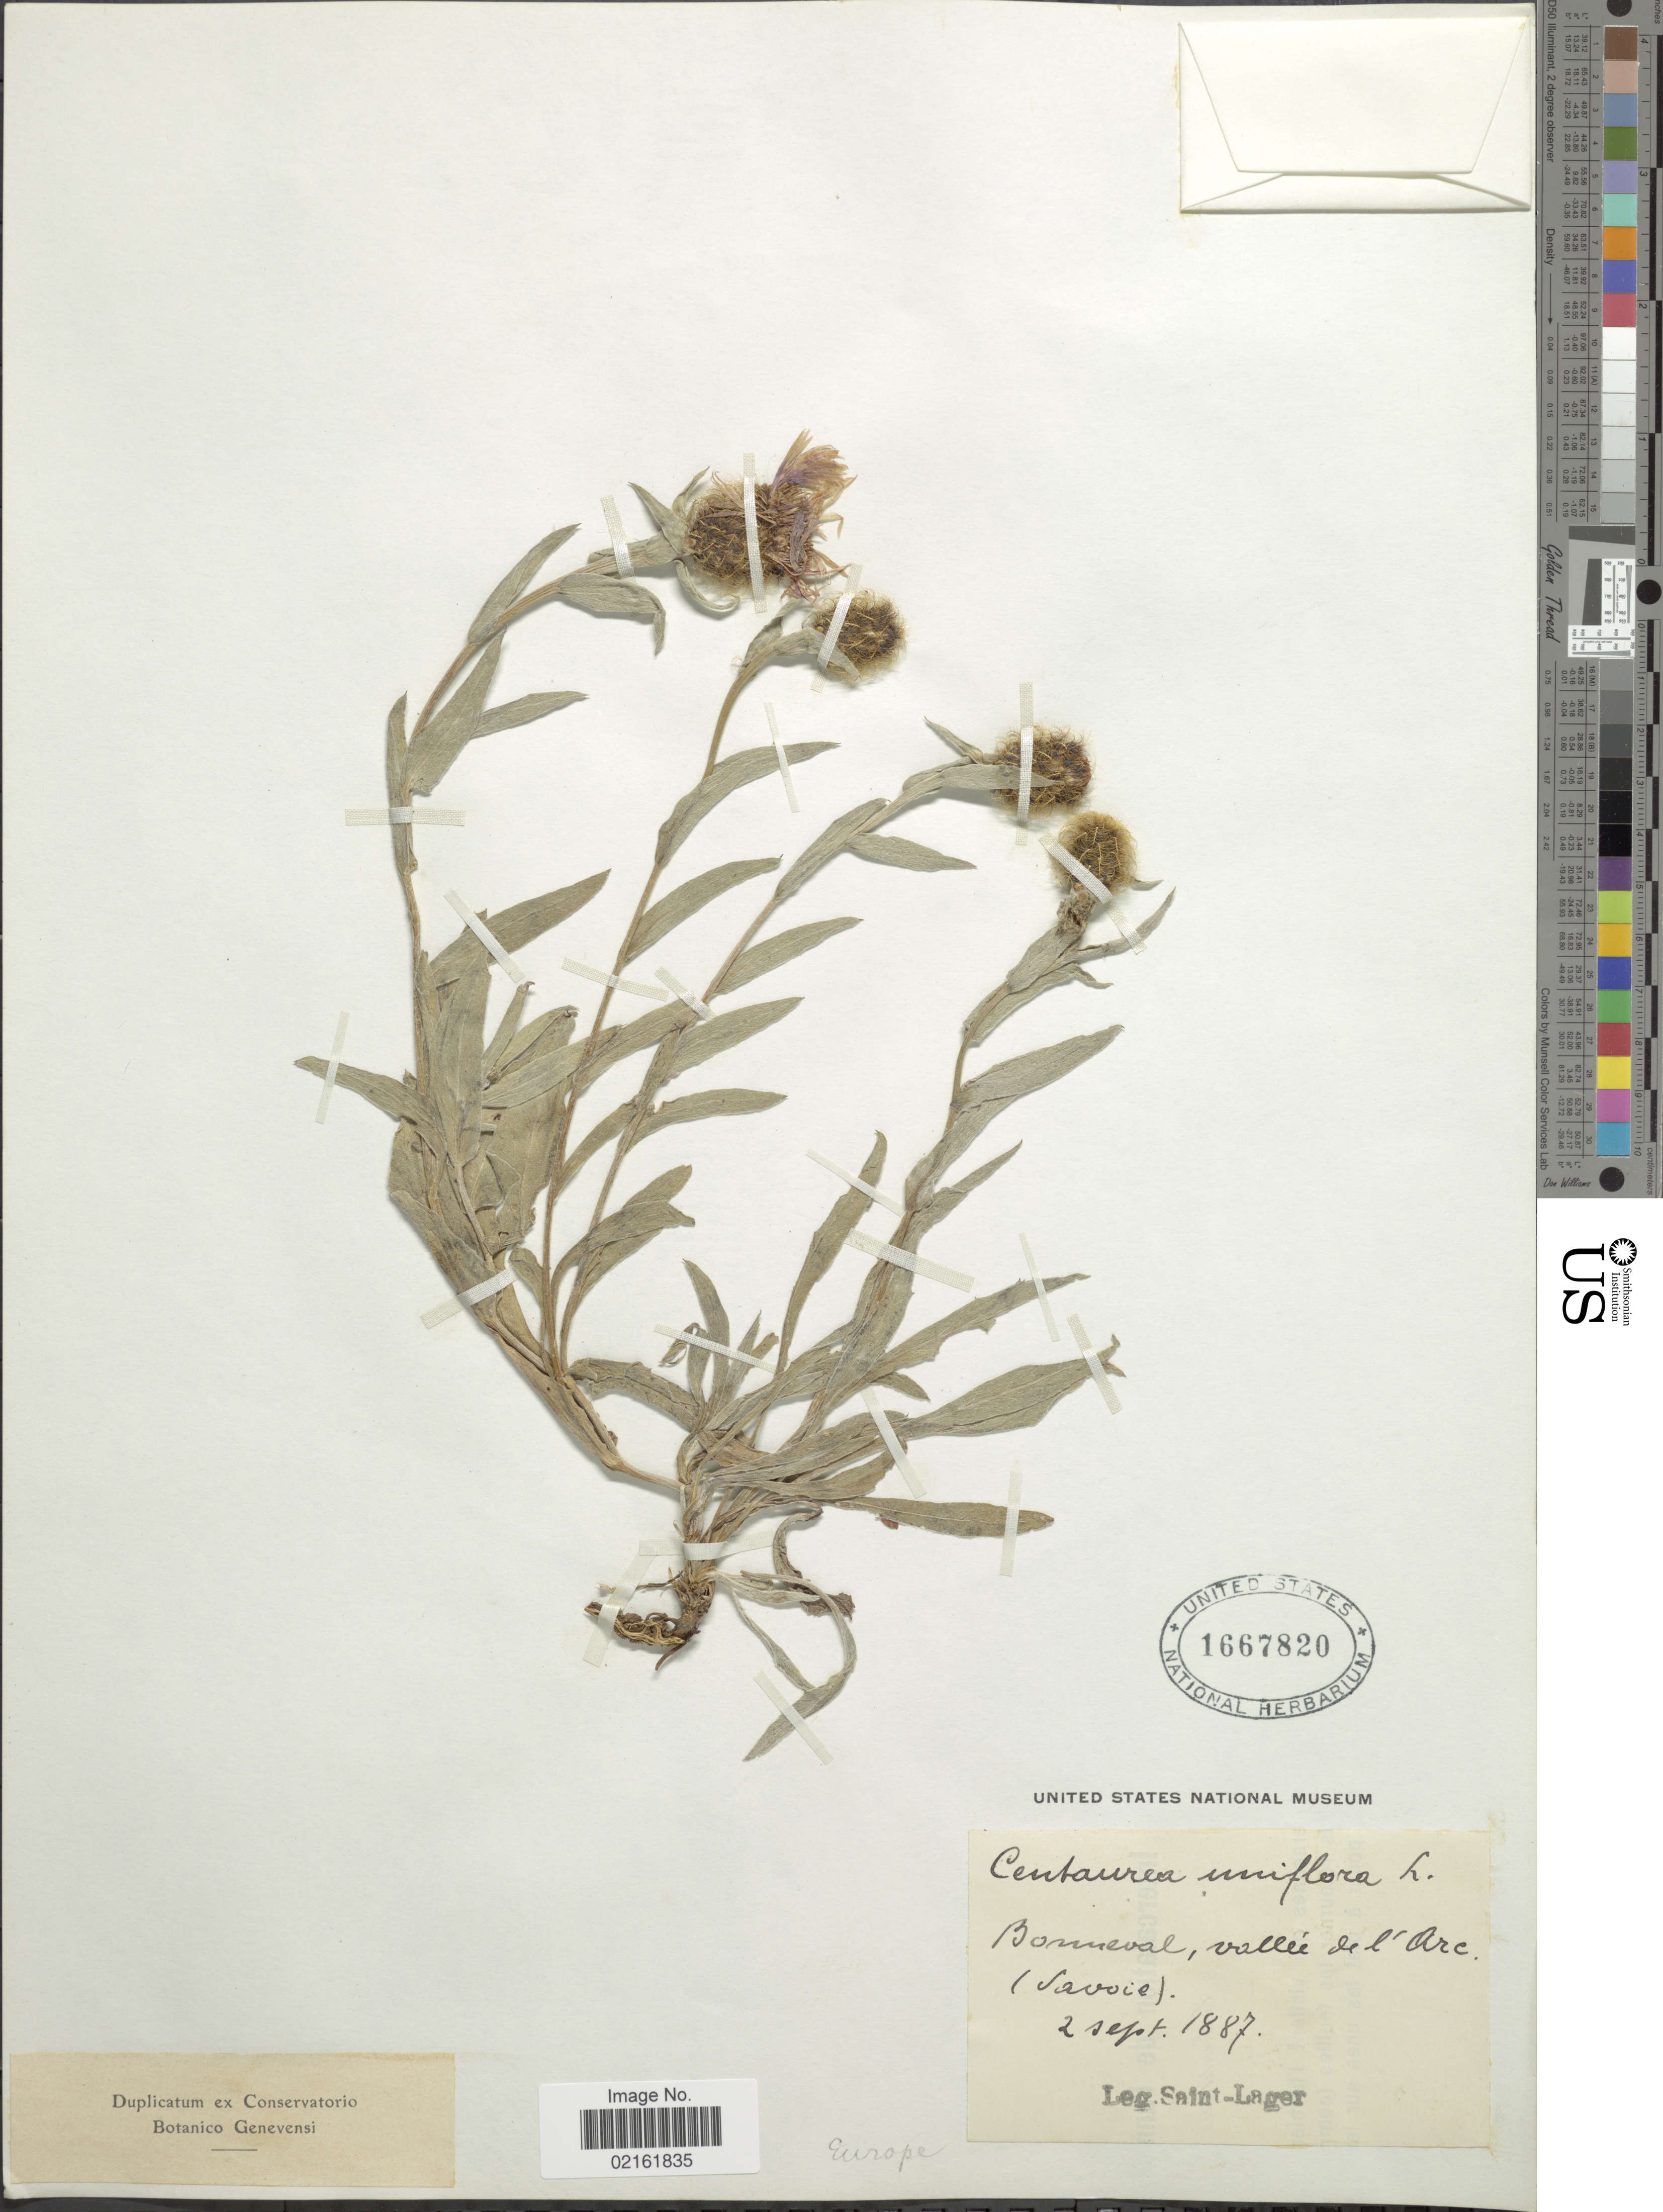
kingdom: Plantae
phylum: Tracheophyta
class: Magnoliopsida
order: Asterales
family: Asteraceae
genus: Centaurea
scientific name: Centaurea sp.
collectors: Saint-Lager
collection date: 1887-09-02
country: France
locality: Bonneval, vallee de l'Are, Savoie [interpreted]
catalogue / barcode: US 1667820